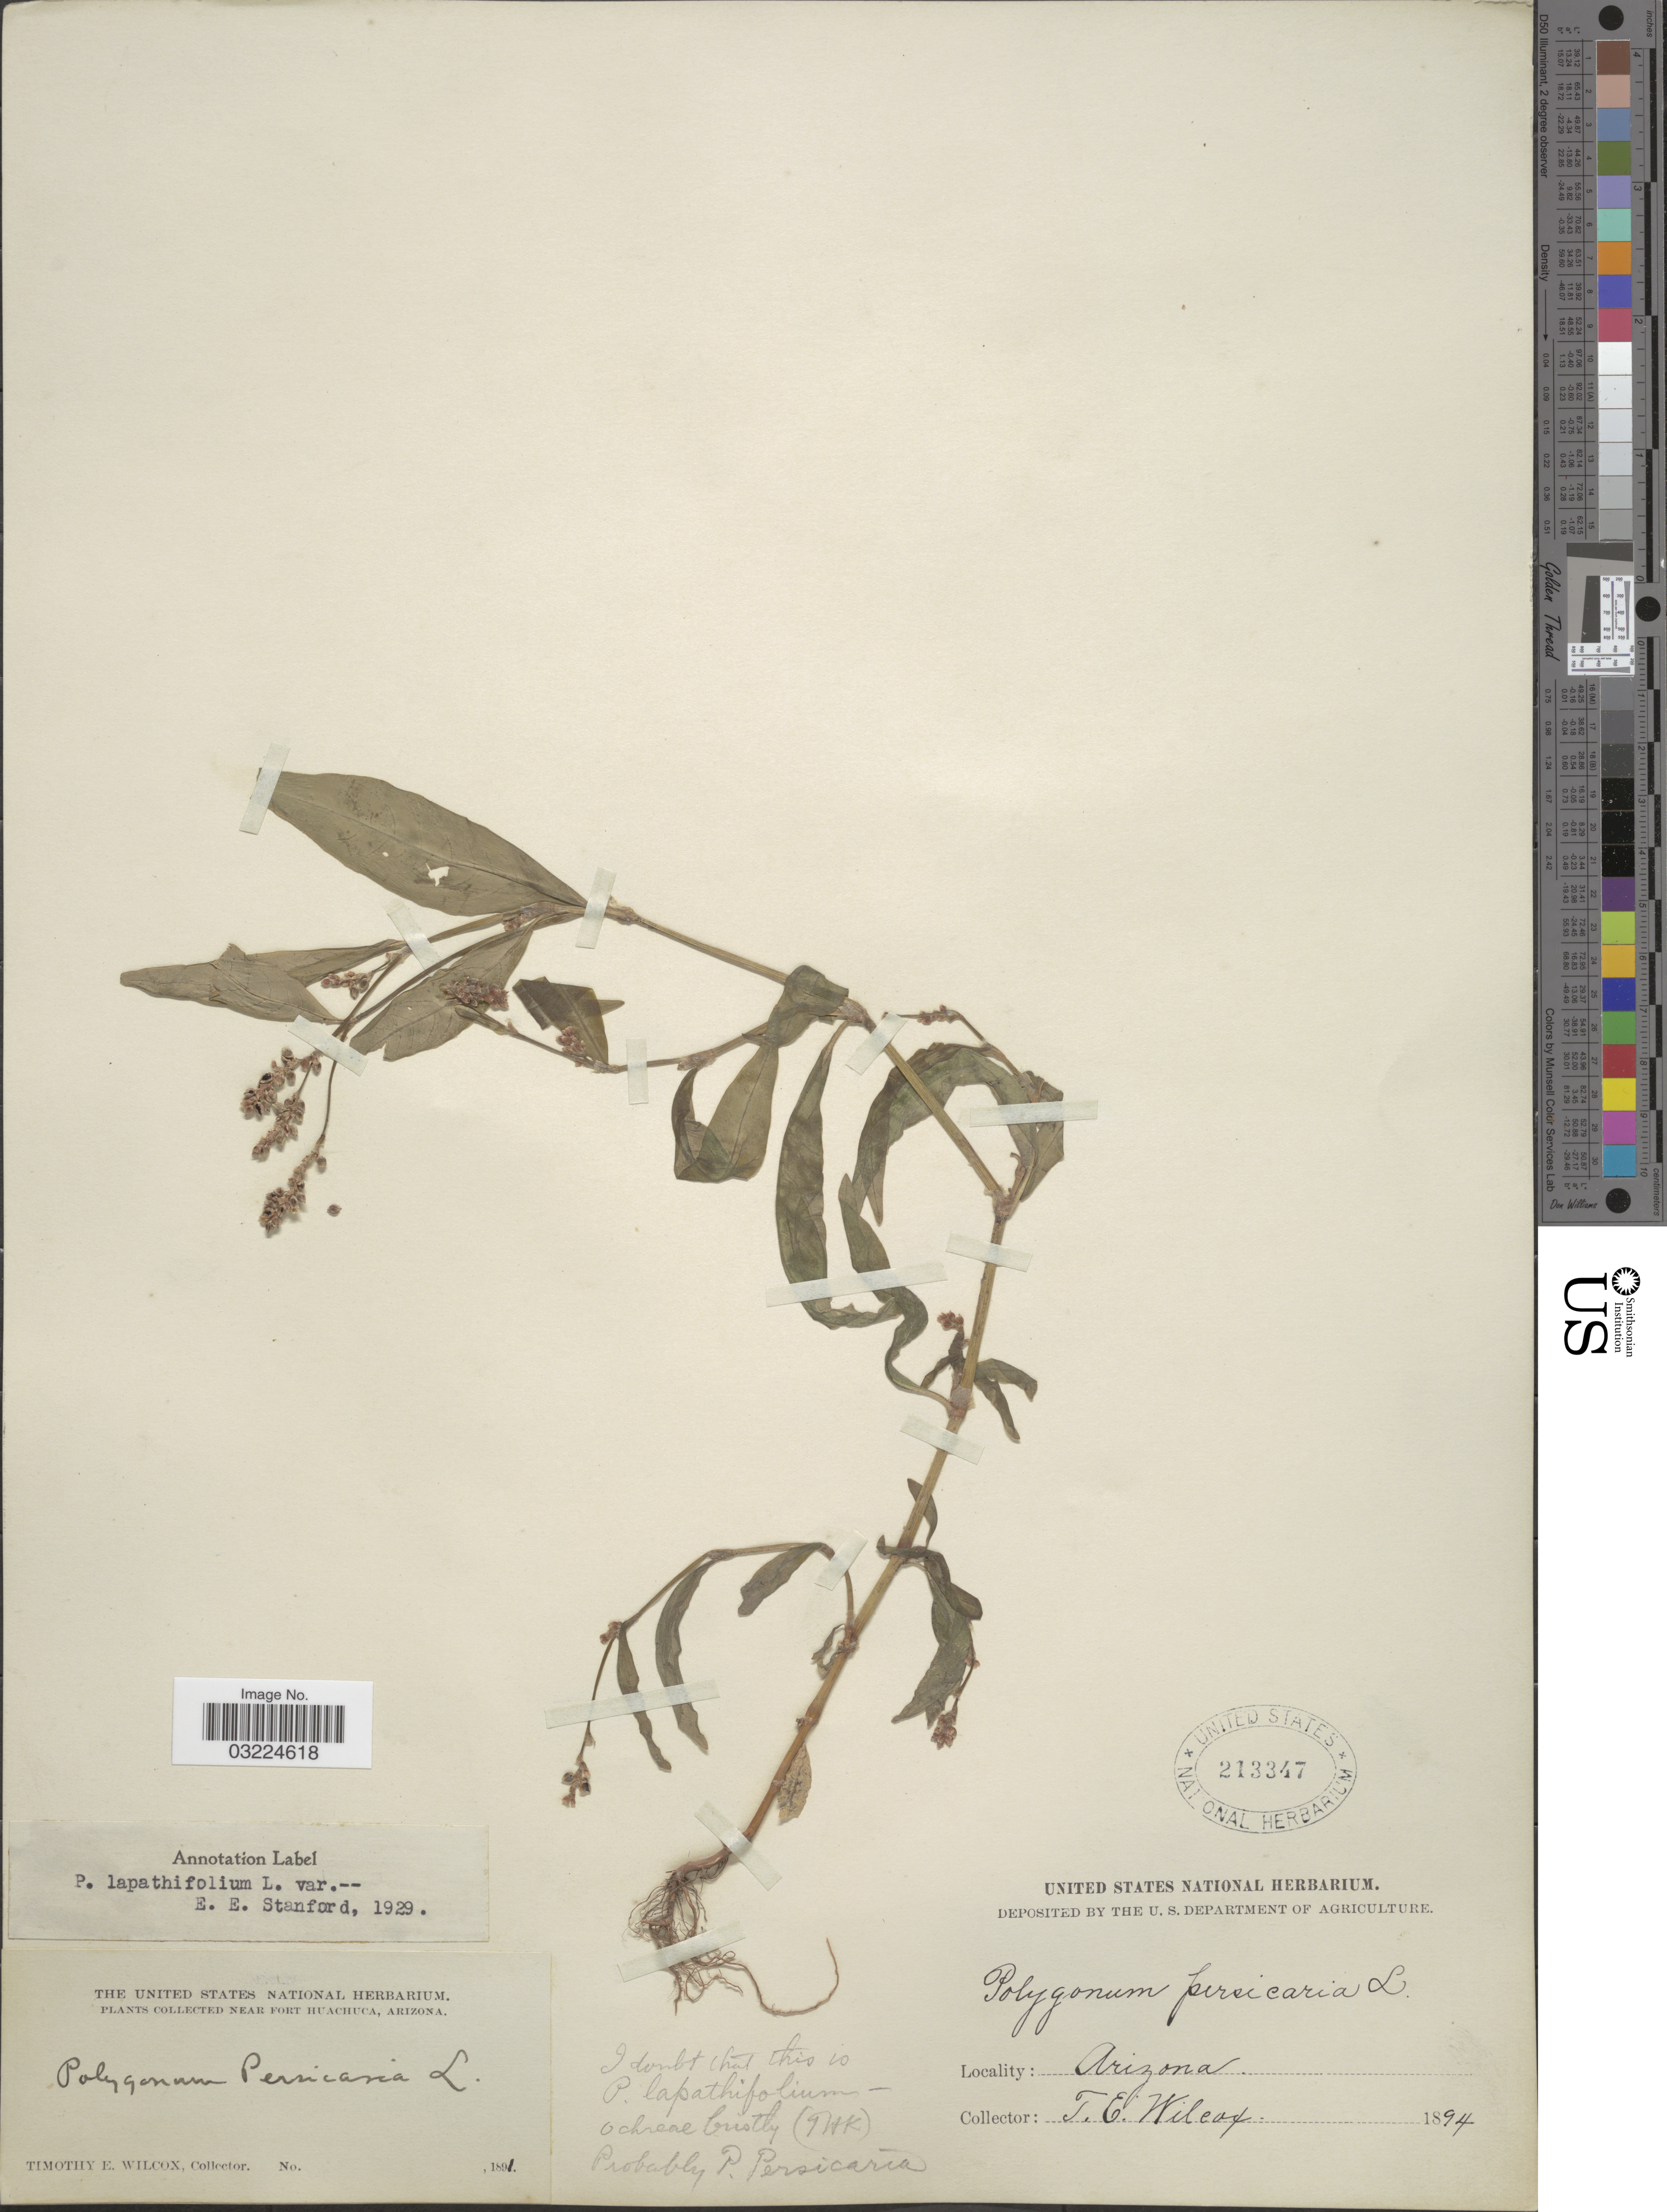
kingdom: Plantae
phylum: Tracheophyta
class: Magnoliopsida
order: Caryophyllales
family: Polygonaceae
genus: Persicaria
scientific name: Persicaria maculosa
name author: S.F. Gray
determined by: Atha, D. E.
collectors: T. E. Wilcox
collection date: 1891/1894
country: United States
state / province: Arizona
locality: Near Fort Huachuca.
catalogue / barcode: US 213347